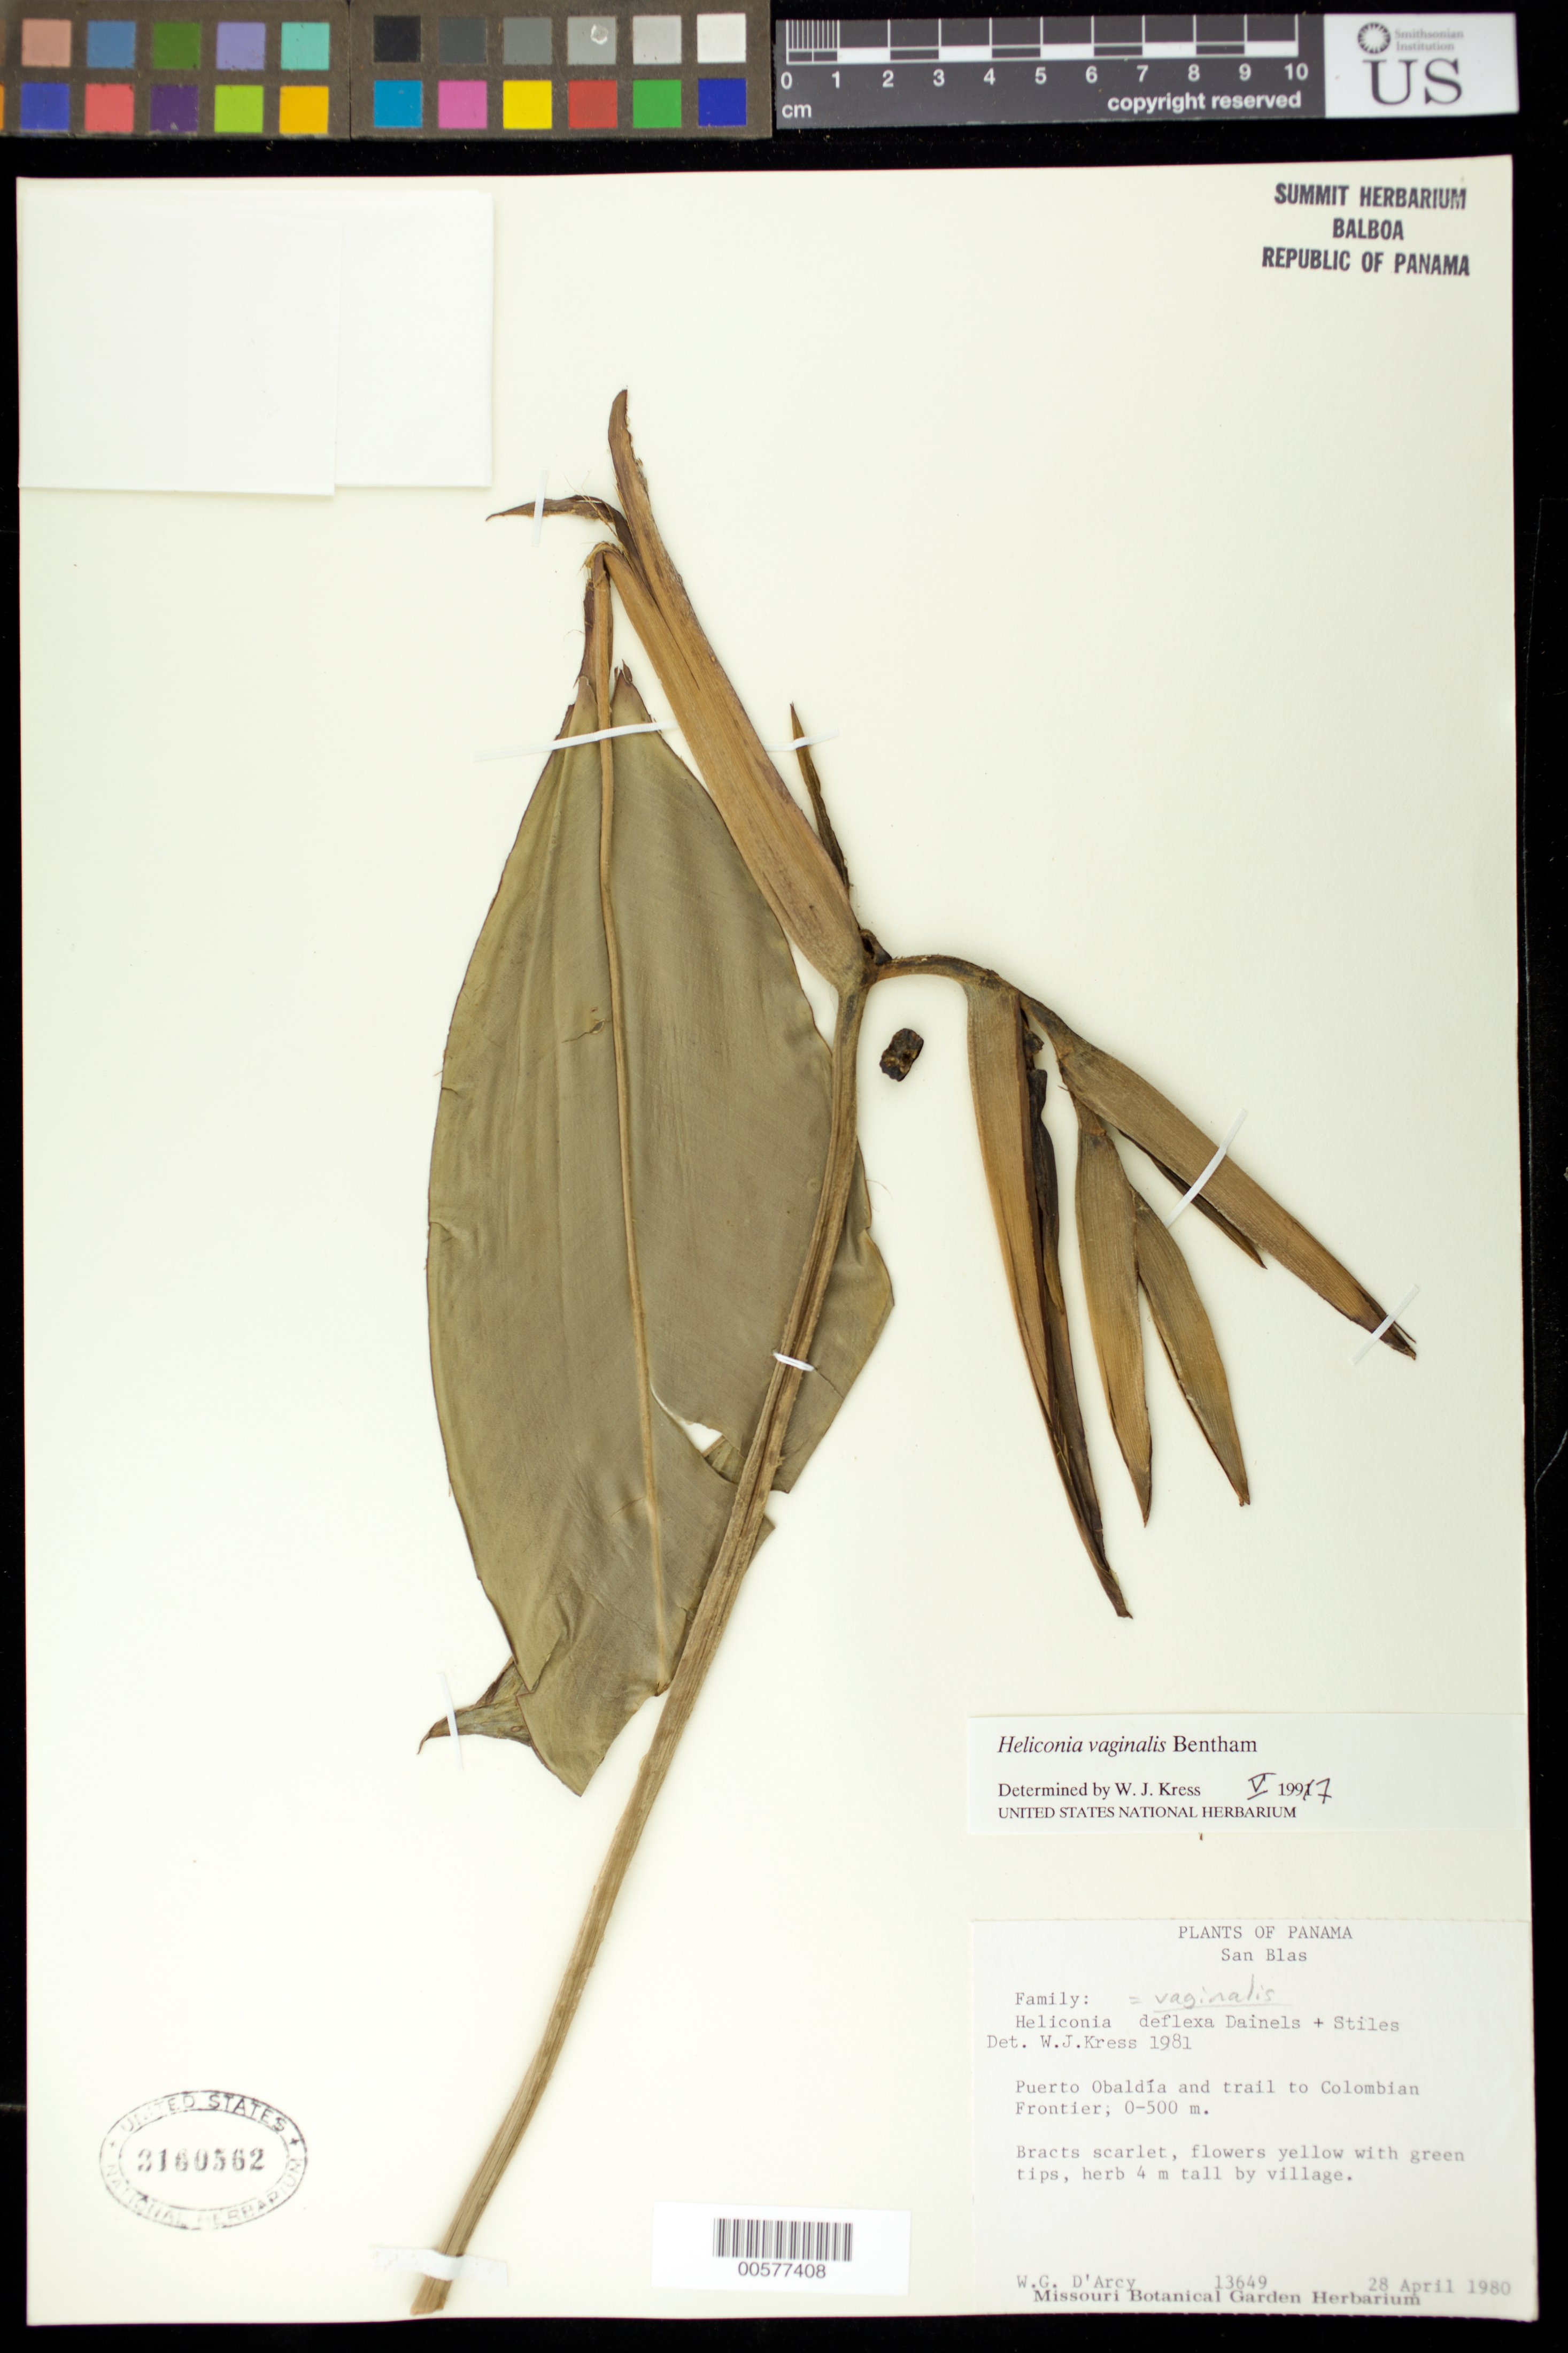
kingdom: Plantae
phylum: Tracheophyta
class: Liliopsida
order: Zingiberales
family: Heliconiaceae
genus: Heliconia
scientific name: Heliconia vaginalis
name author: Benth.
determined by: Kress, W. J., (US), Smithsonian Institution - National Museum of Natural History (UNITED STATES)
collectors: W. G. D'Arcy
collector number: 13649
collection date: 1980-04-28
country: Panama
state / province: Kuna Yala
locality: Puerto Obaldia and trail to Colombian Frontier.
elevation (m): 0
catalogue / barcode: US 3160562